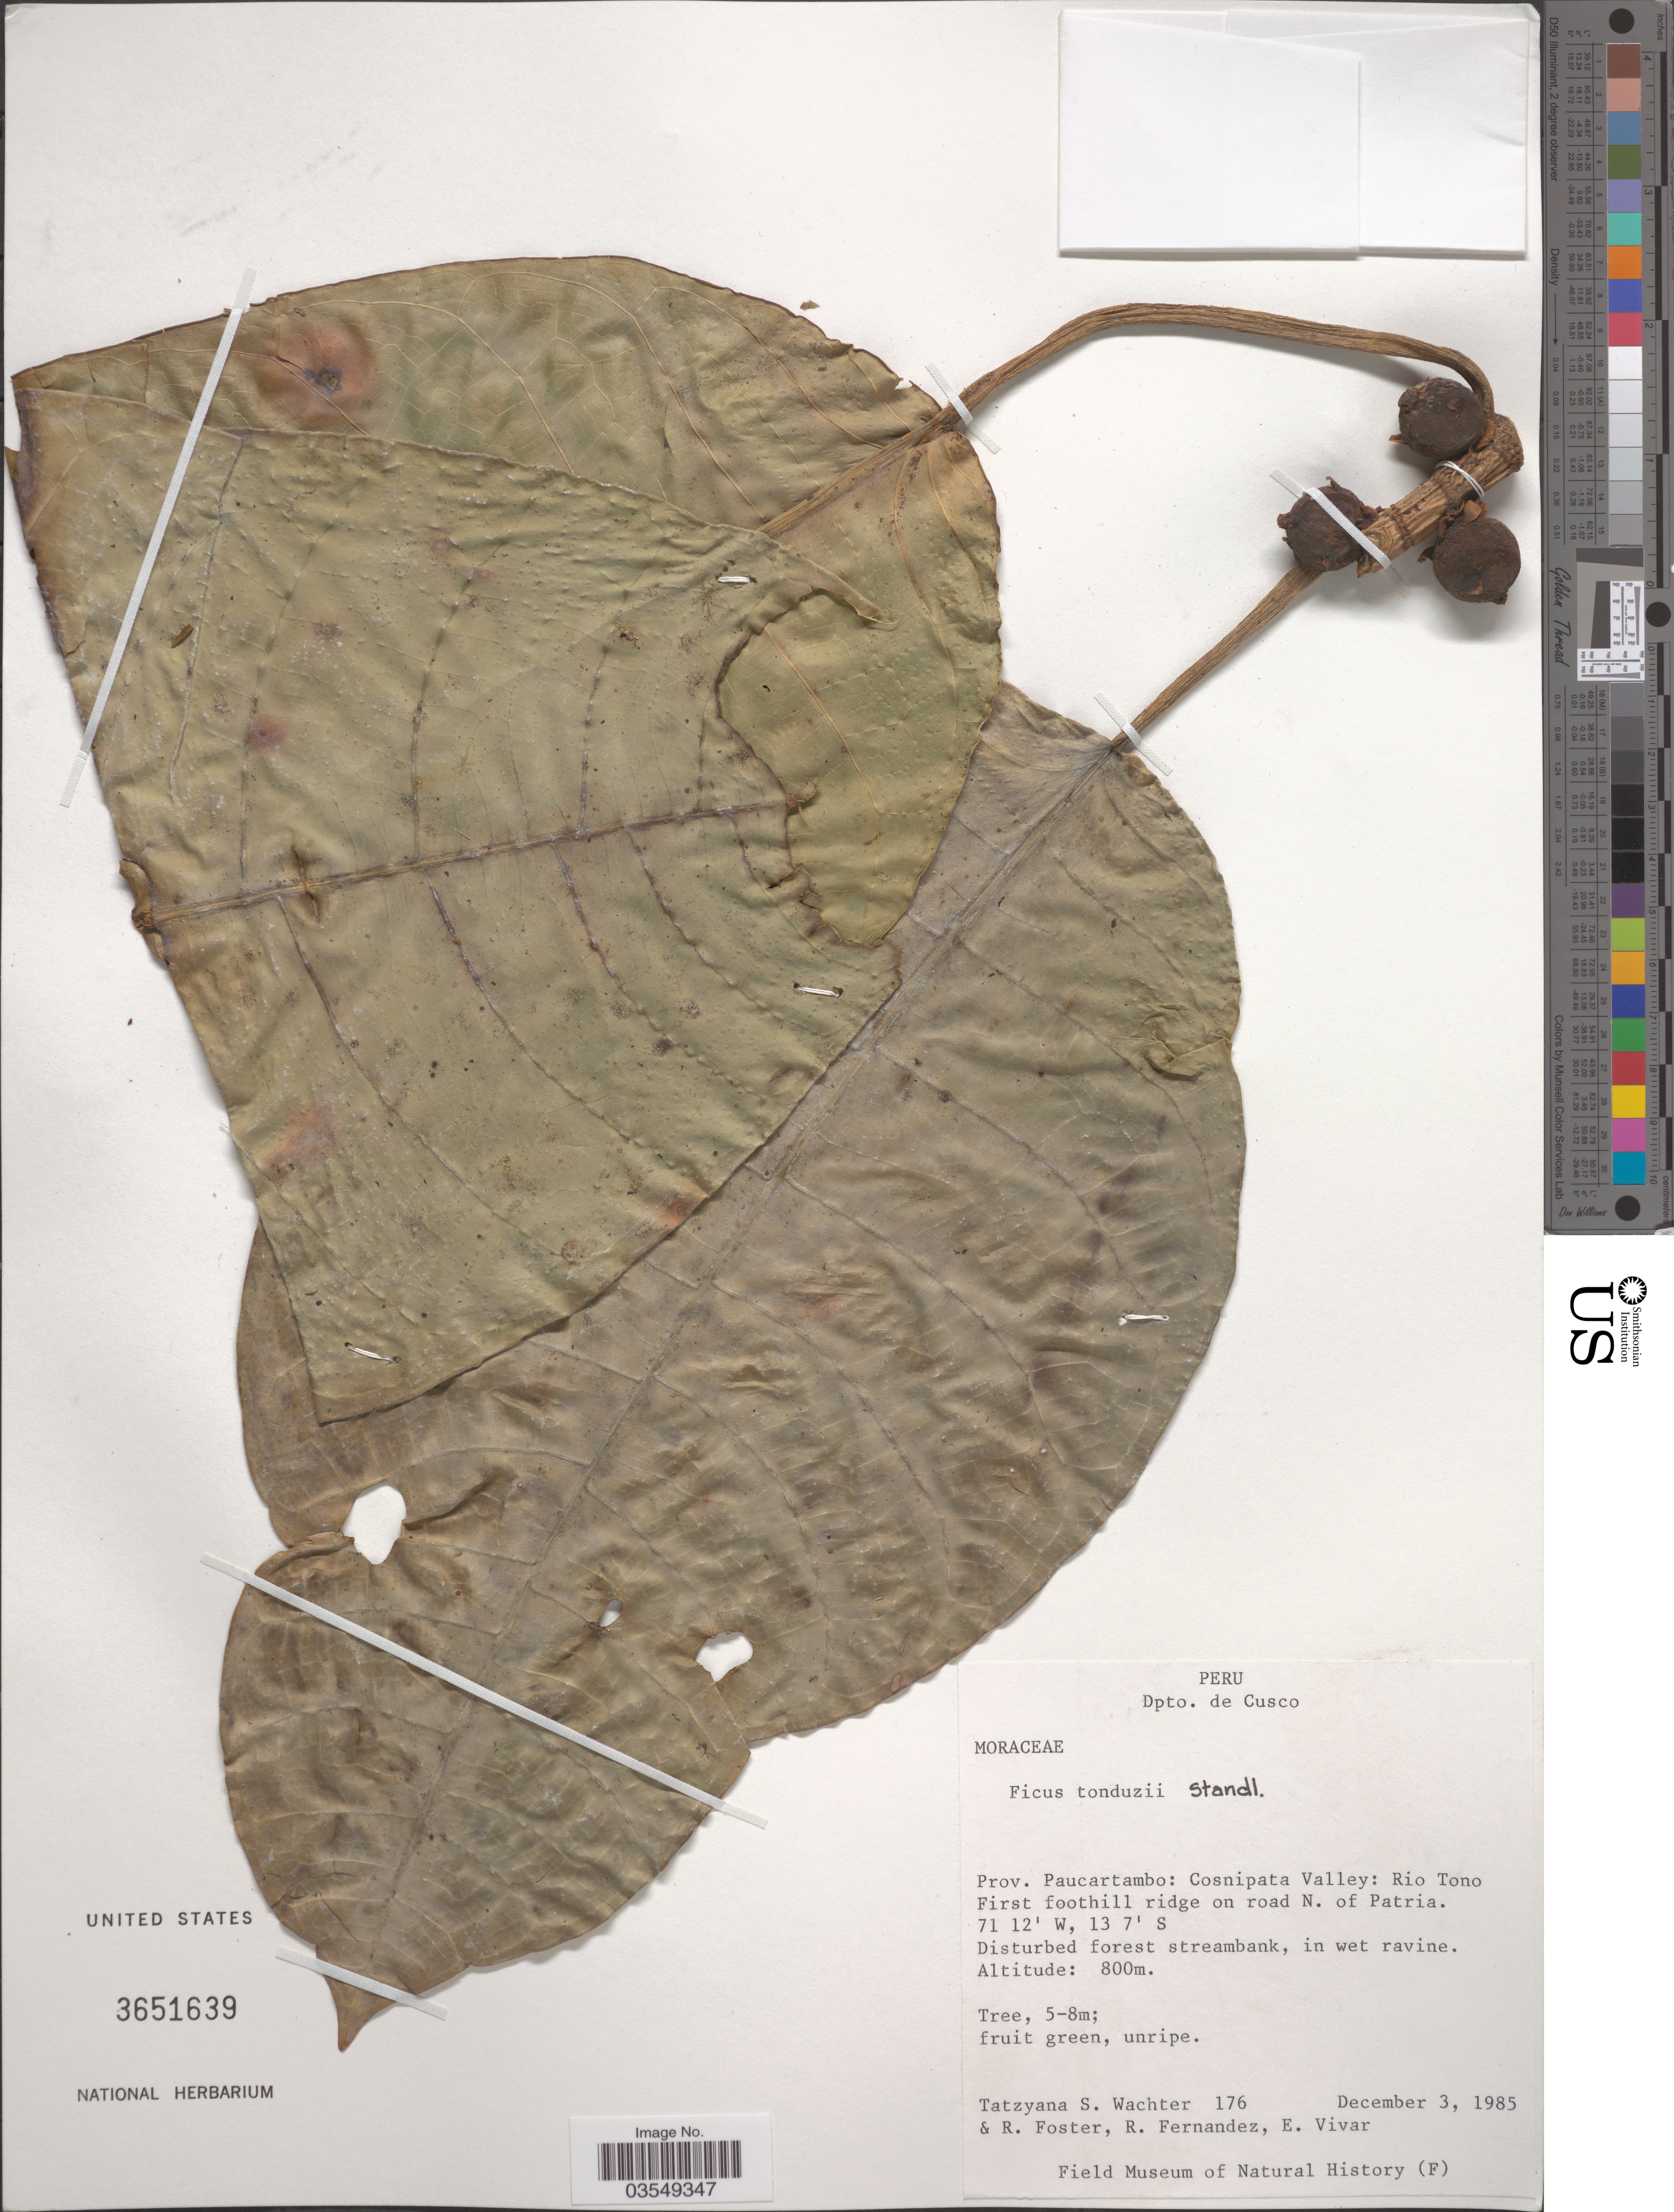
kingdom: Plantae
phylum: Tracheophyta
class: Magnoliopsida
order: Rosales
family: Moraceae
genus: Ficus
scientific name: Ficus tonduzii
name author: Standl.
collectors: T. Wachter, R. Foster, R. Fernandez & E. Vivar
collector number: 176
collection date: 1985-12-03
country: Peru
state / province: Cusco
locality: Dpto. de Cusco. Prov. Paucartambo: Cosnipata Valley: Rio Tono First foothill ridge on road N. of Patria.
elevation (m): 800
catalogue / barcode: US 3651639